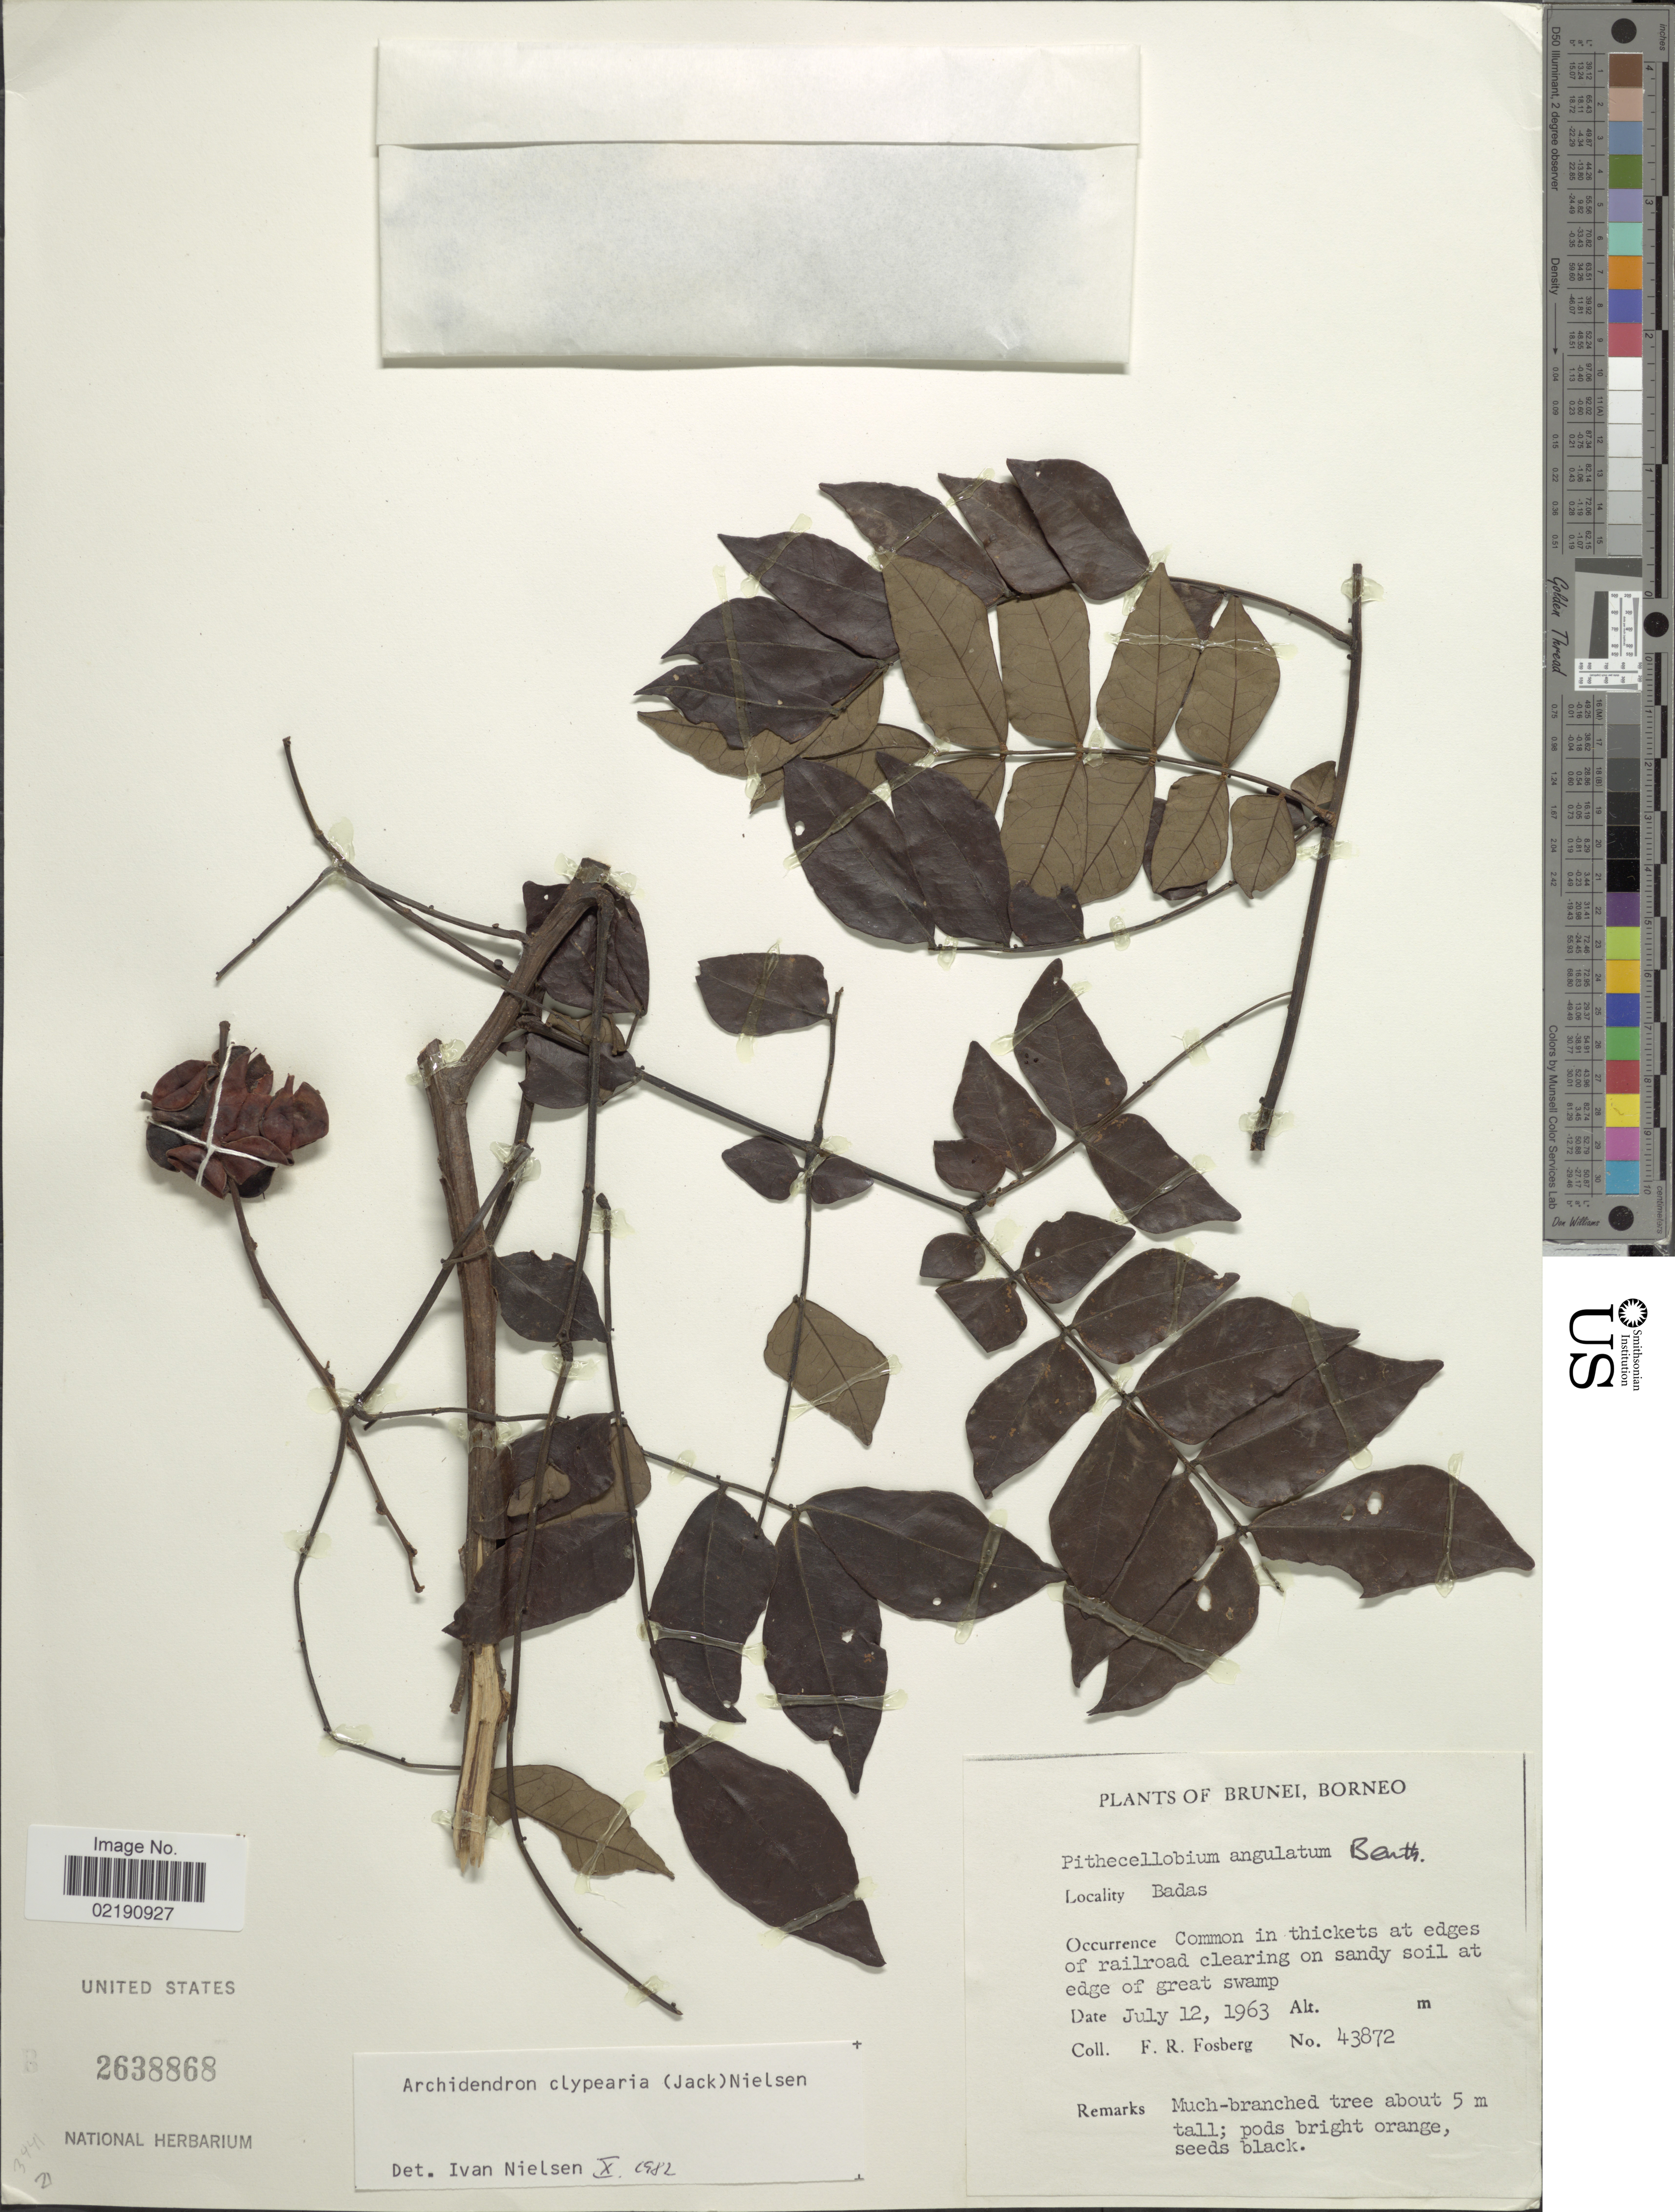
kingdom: Plantae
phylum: Tracheophyta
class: Magnoliopsida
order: Fabales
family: Fabaceae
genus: Archidendron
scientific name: Archidendron clypearia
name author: (Jack) I.C. Nielsen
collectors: F. R. Fosberg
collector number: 43872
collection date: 1963-07-12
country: Brunei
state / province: Brunei and Muara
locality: Brunei, Borneo, Badas, common in thickets at edges of railroad clearing on sandy soil at edge of great swamp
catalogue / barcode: US 2638868